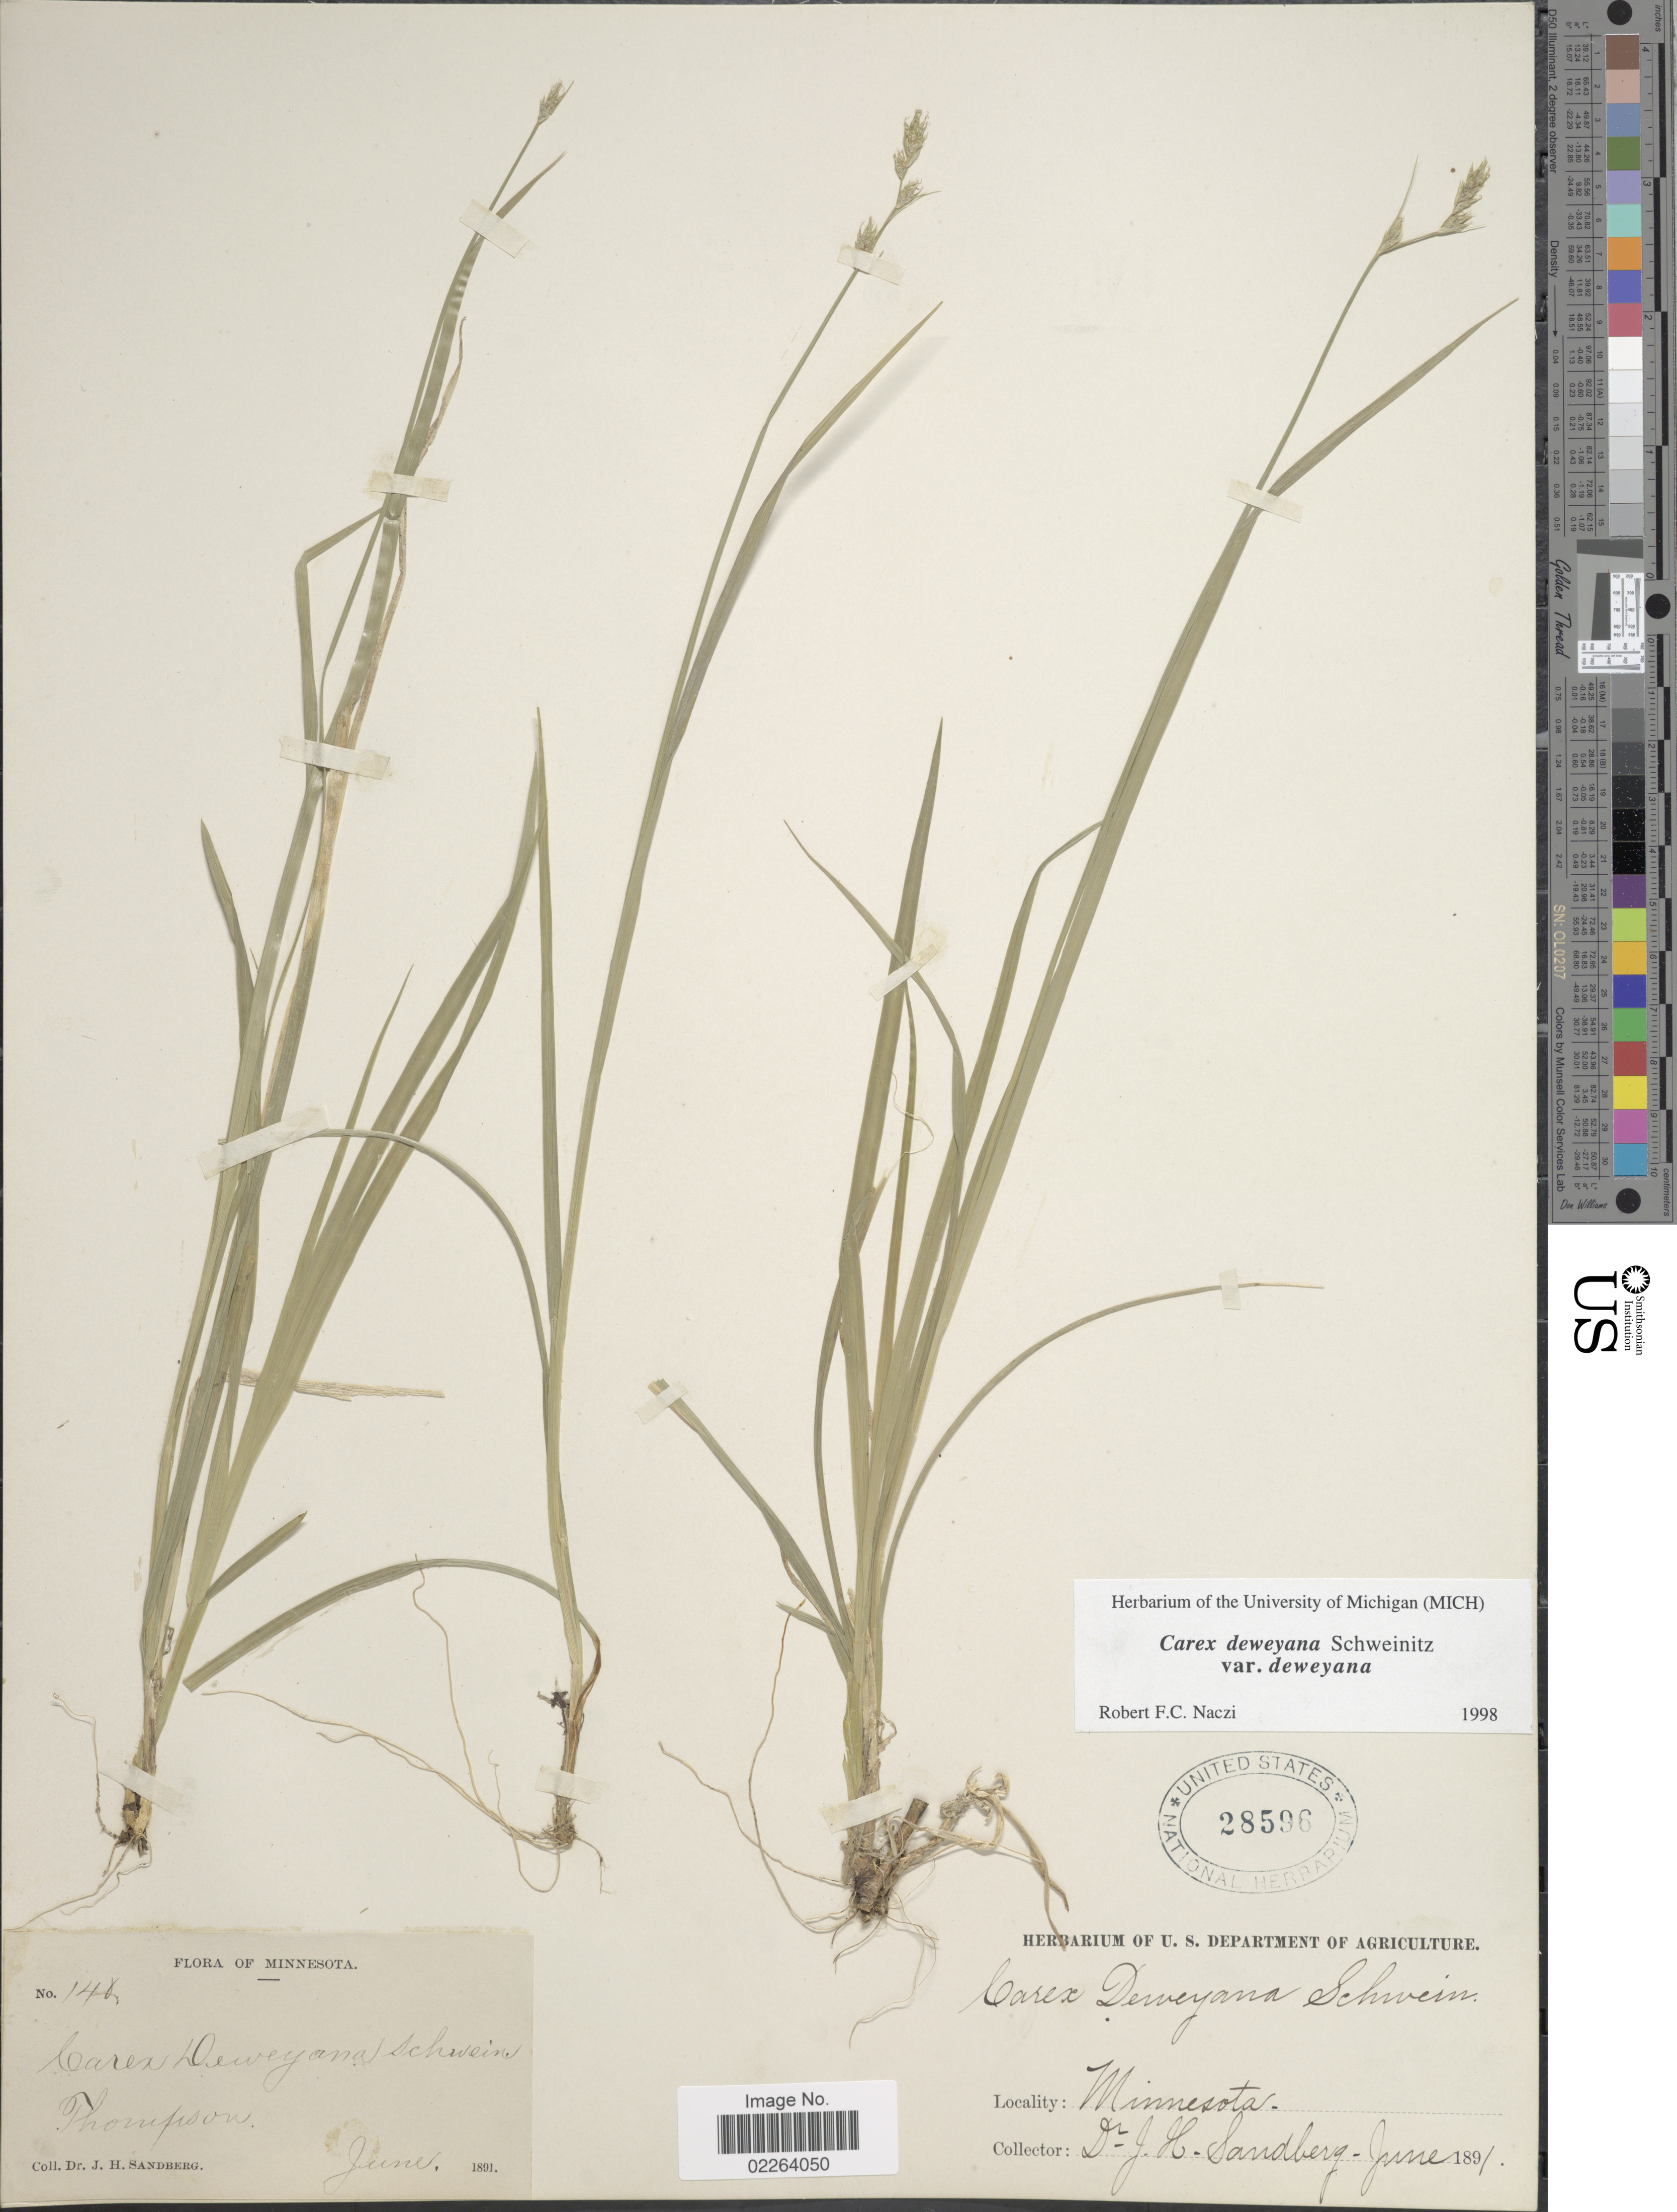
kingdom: Plantae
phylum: Tracheophyta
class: Liliopsida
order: Poales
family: Cyperaceae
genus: Carex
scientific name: Carex deweyana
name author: Schwein.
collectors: J. H. Sandberg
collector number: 148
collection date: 1891-06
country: United States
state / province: Minnesota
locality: Thompson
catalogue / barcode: US 28596